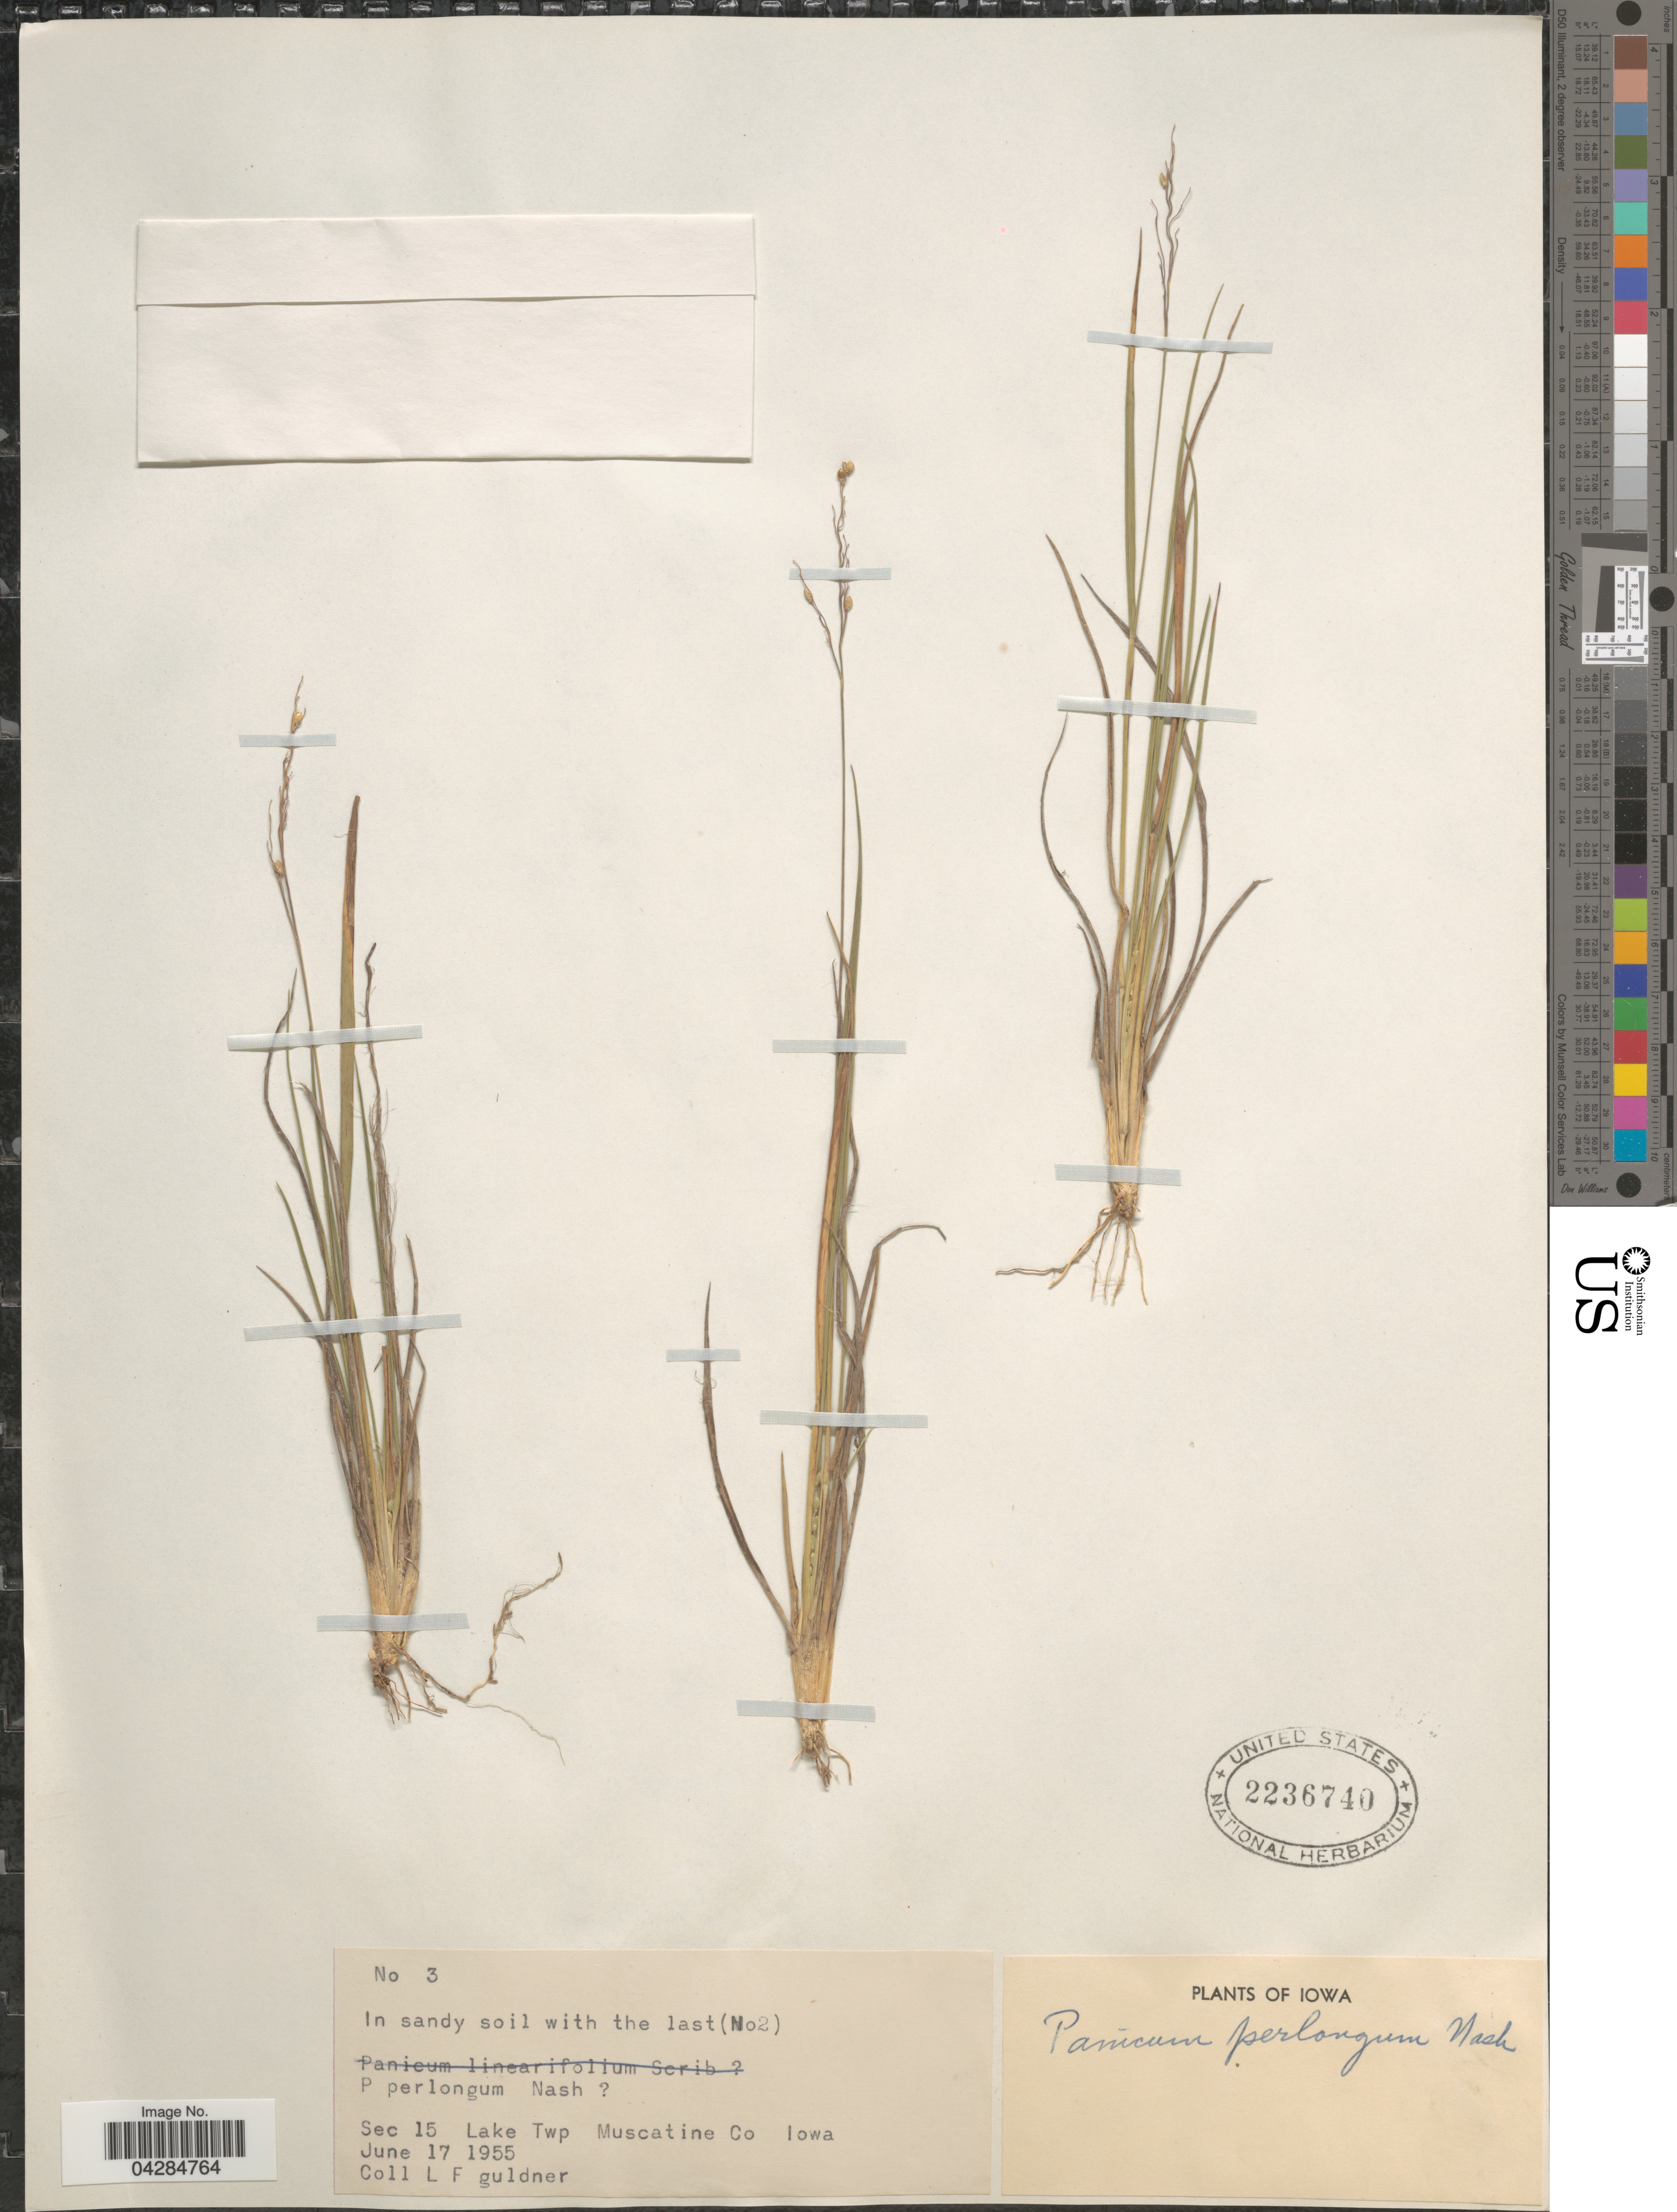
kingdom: Plantae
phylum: Tracheophyta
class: Liliopsida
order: Poales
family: Poaceae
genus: Dichanthelium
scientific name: Dichanthelium perlongum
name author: (Nash) Freckmann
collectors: L. Guldner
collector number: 3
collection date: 1955-06-17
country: United States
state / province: Iowa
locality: Sec 15 Lake Twp Muscatine Co.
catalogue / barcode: US 2236740